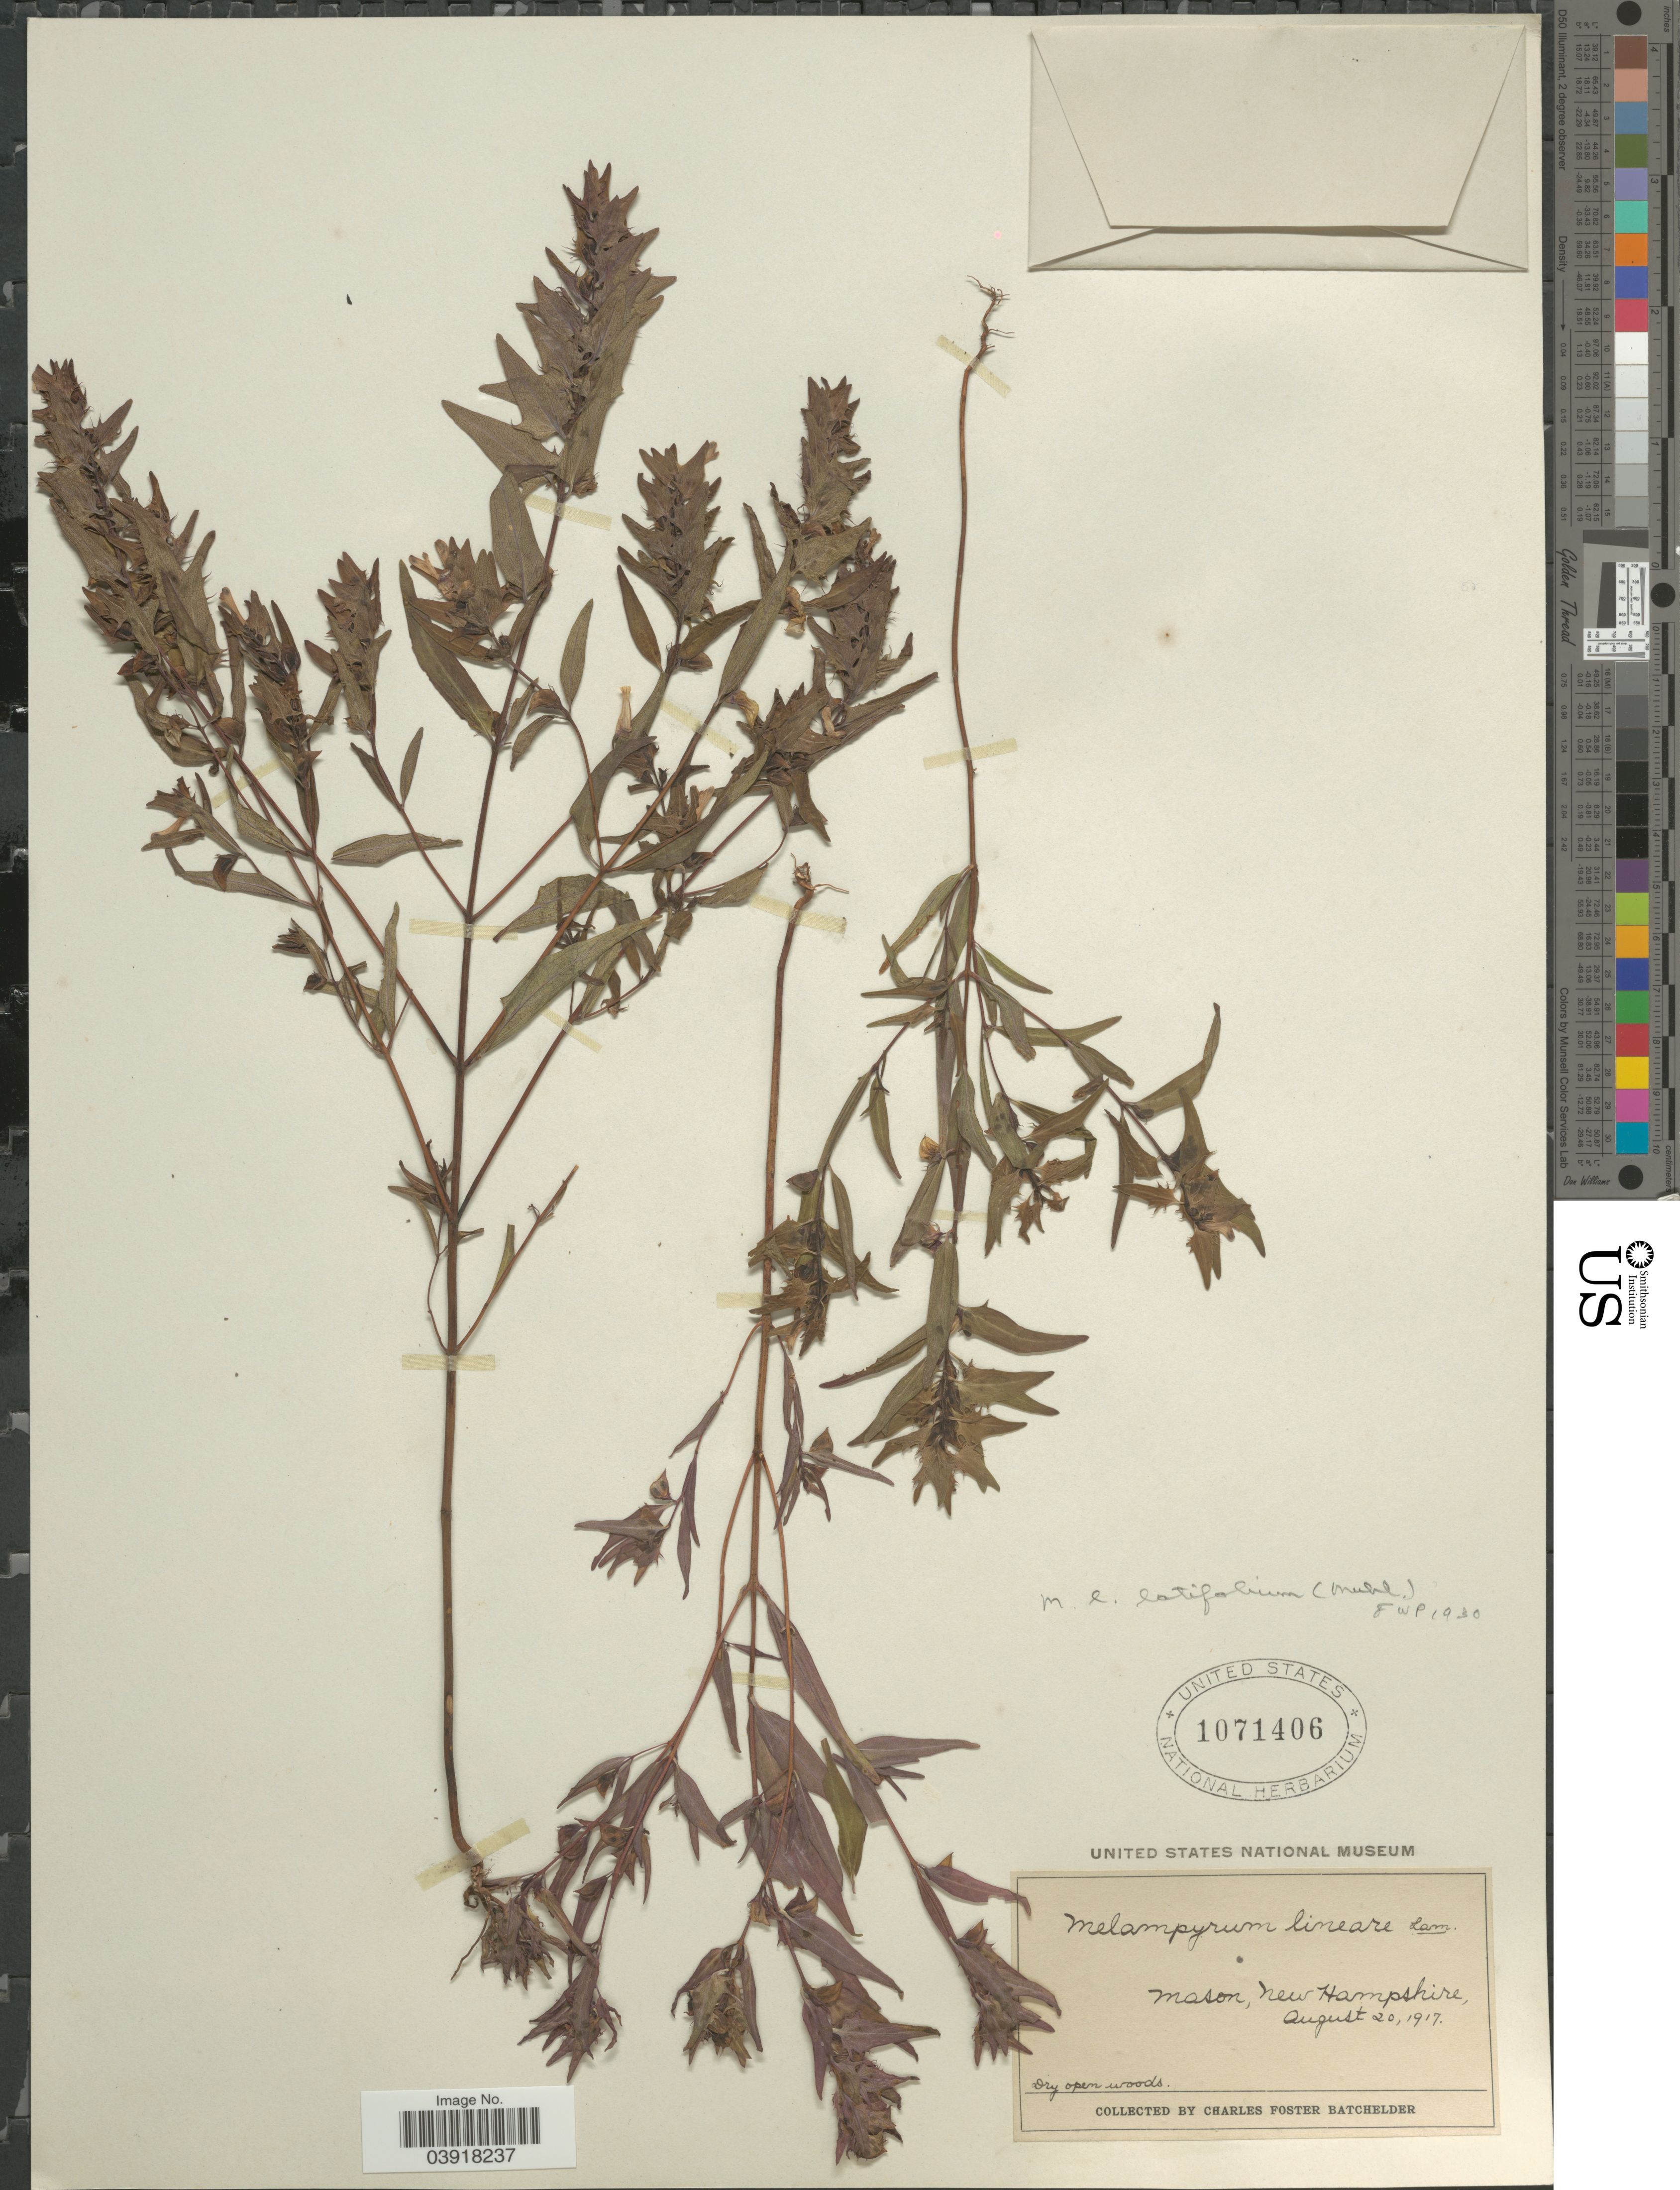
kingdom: Plantae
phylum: Tracheophyta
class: Magnoliopsida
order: Lamiales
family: Orobanchaceae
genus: Melampyrum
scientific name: Melampyrum lineare var. latifolium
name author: (Muhl.) P. Beauv.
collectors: C. Batchelder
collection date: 1917-08-20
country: United States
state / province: New Hampshire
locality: Mason.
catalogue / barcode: US 1071406